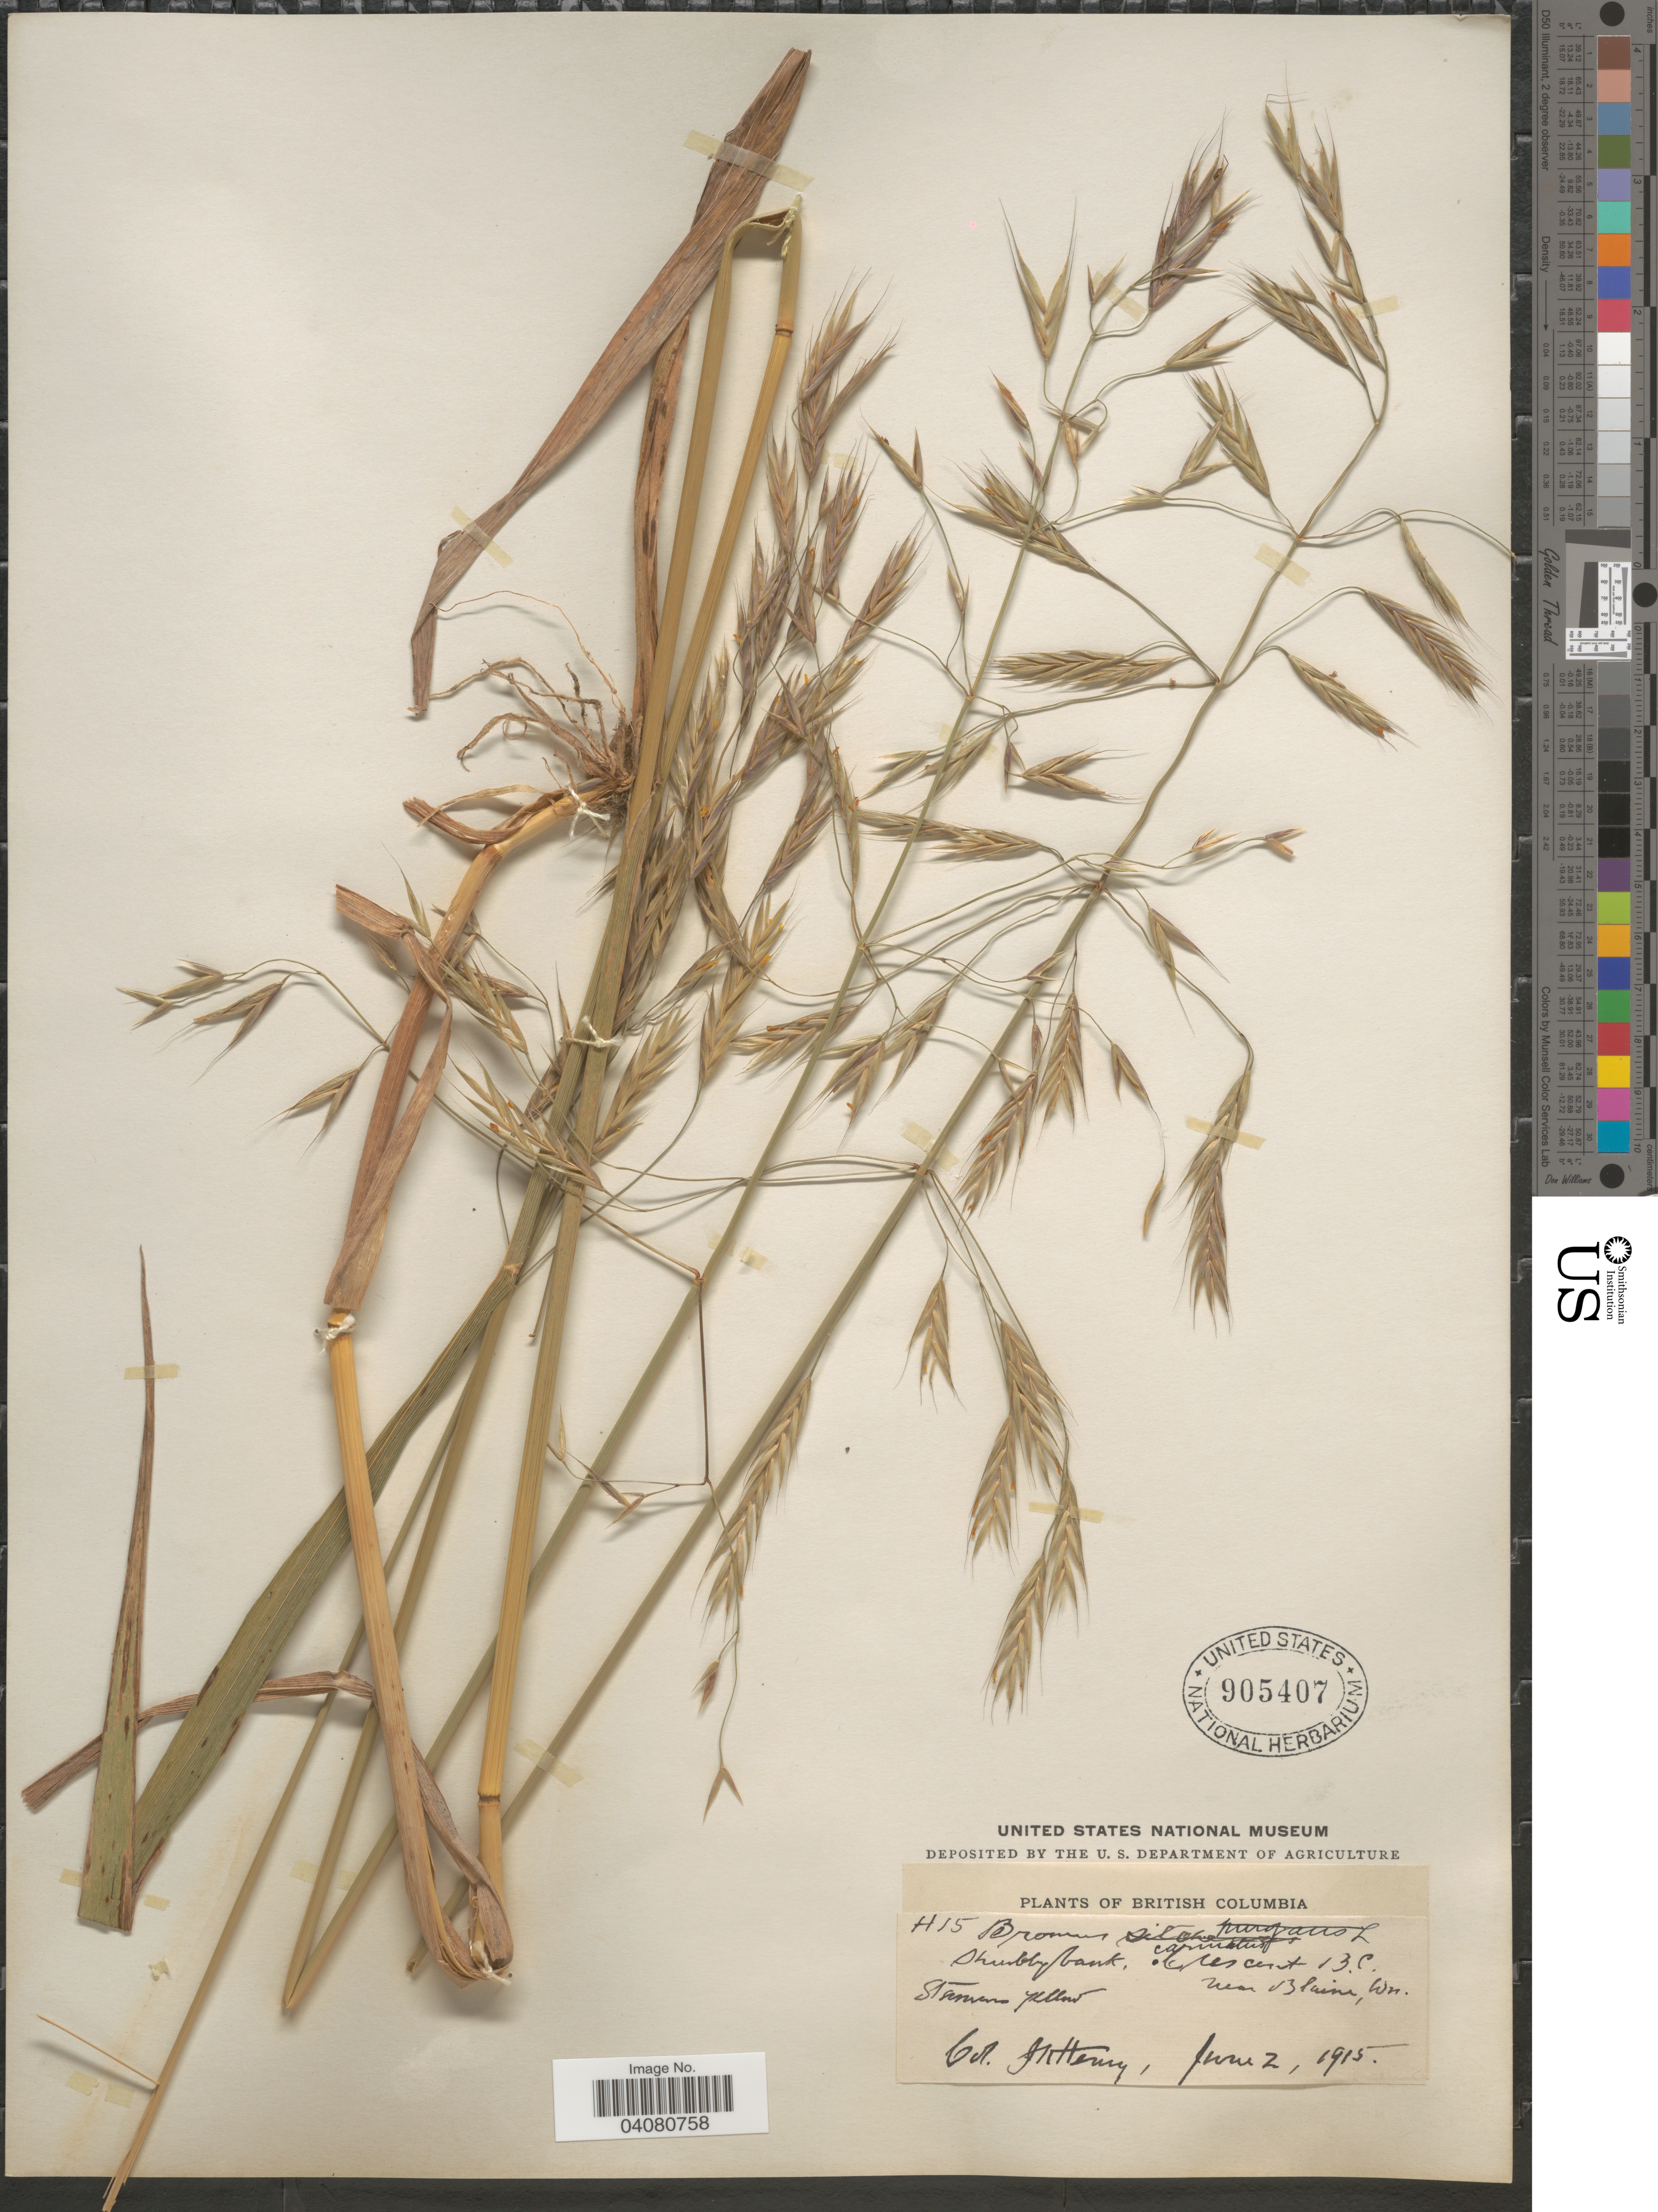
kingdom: Plantae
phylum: Tracheophyta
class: Liliopsida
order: Poales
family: Poaceae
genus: Bromus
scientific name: Bromus carinatus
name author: Hook. & Arn.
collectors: J. K. Henry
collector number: H15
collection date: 1915-06-02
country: Canada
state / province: British Columbia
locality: Shrubby bank, Crescent near Blaine, Wa.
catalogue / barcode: US 905407